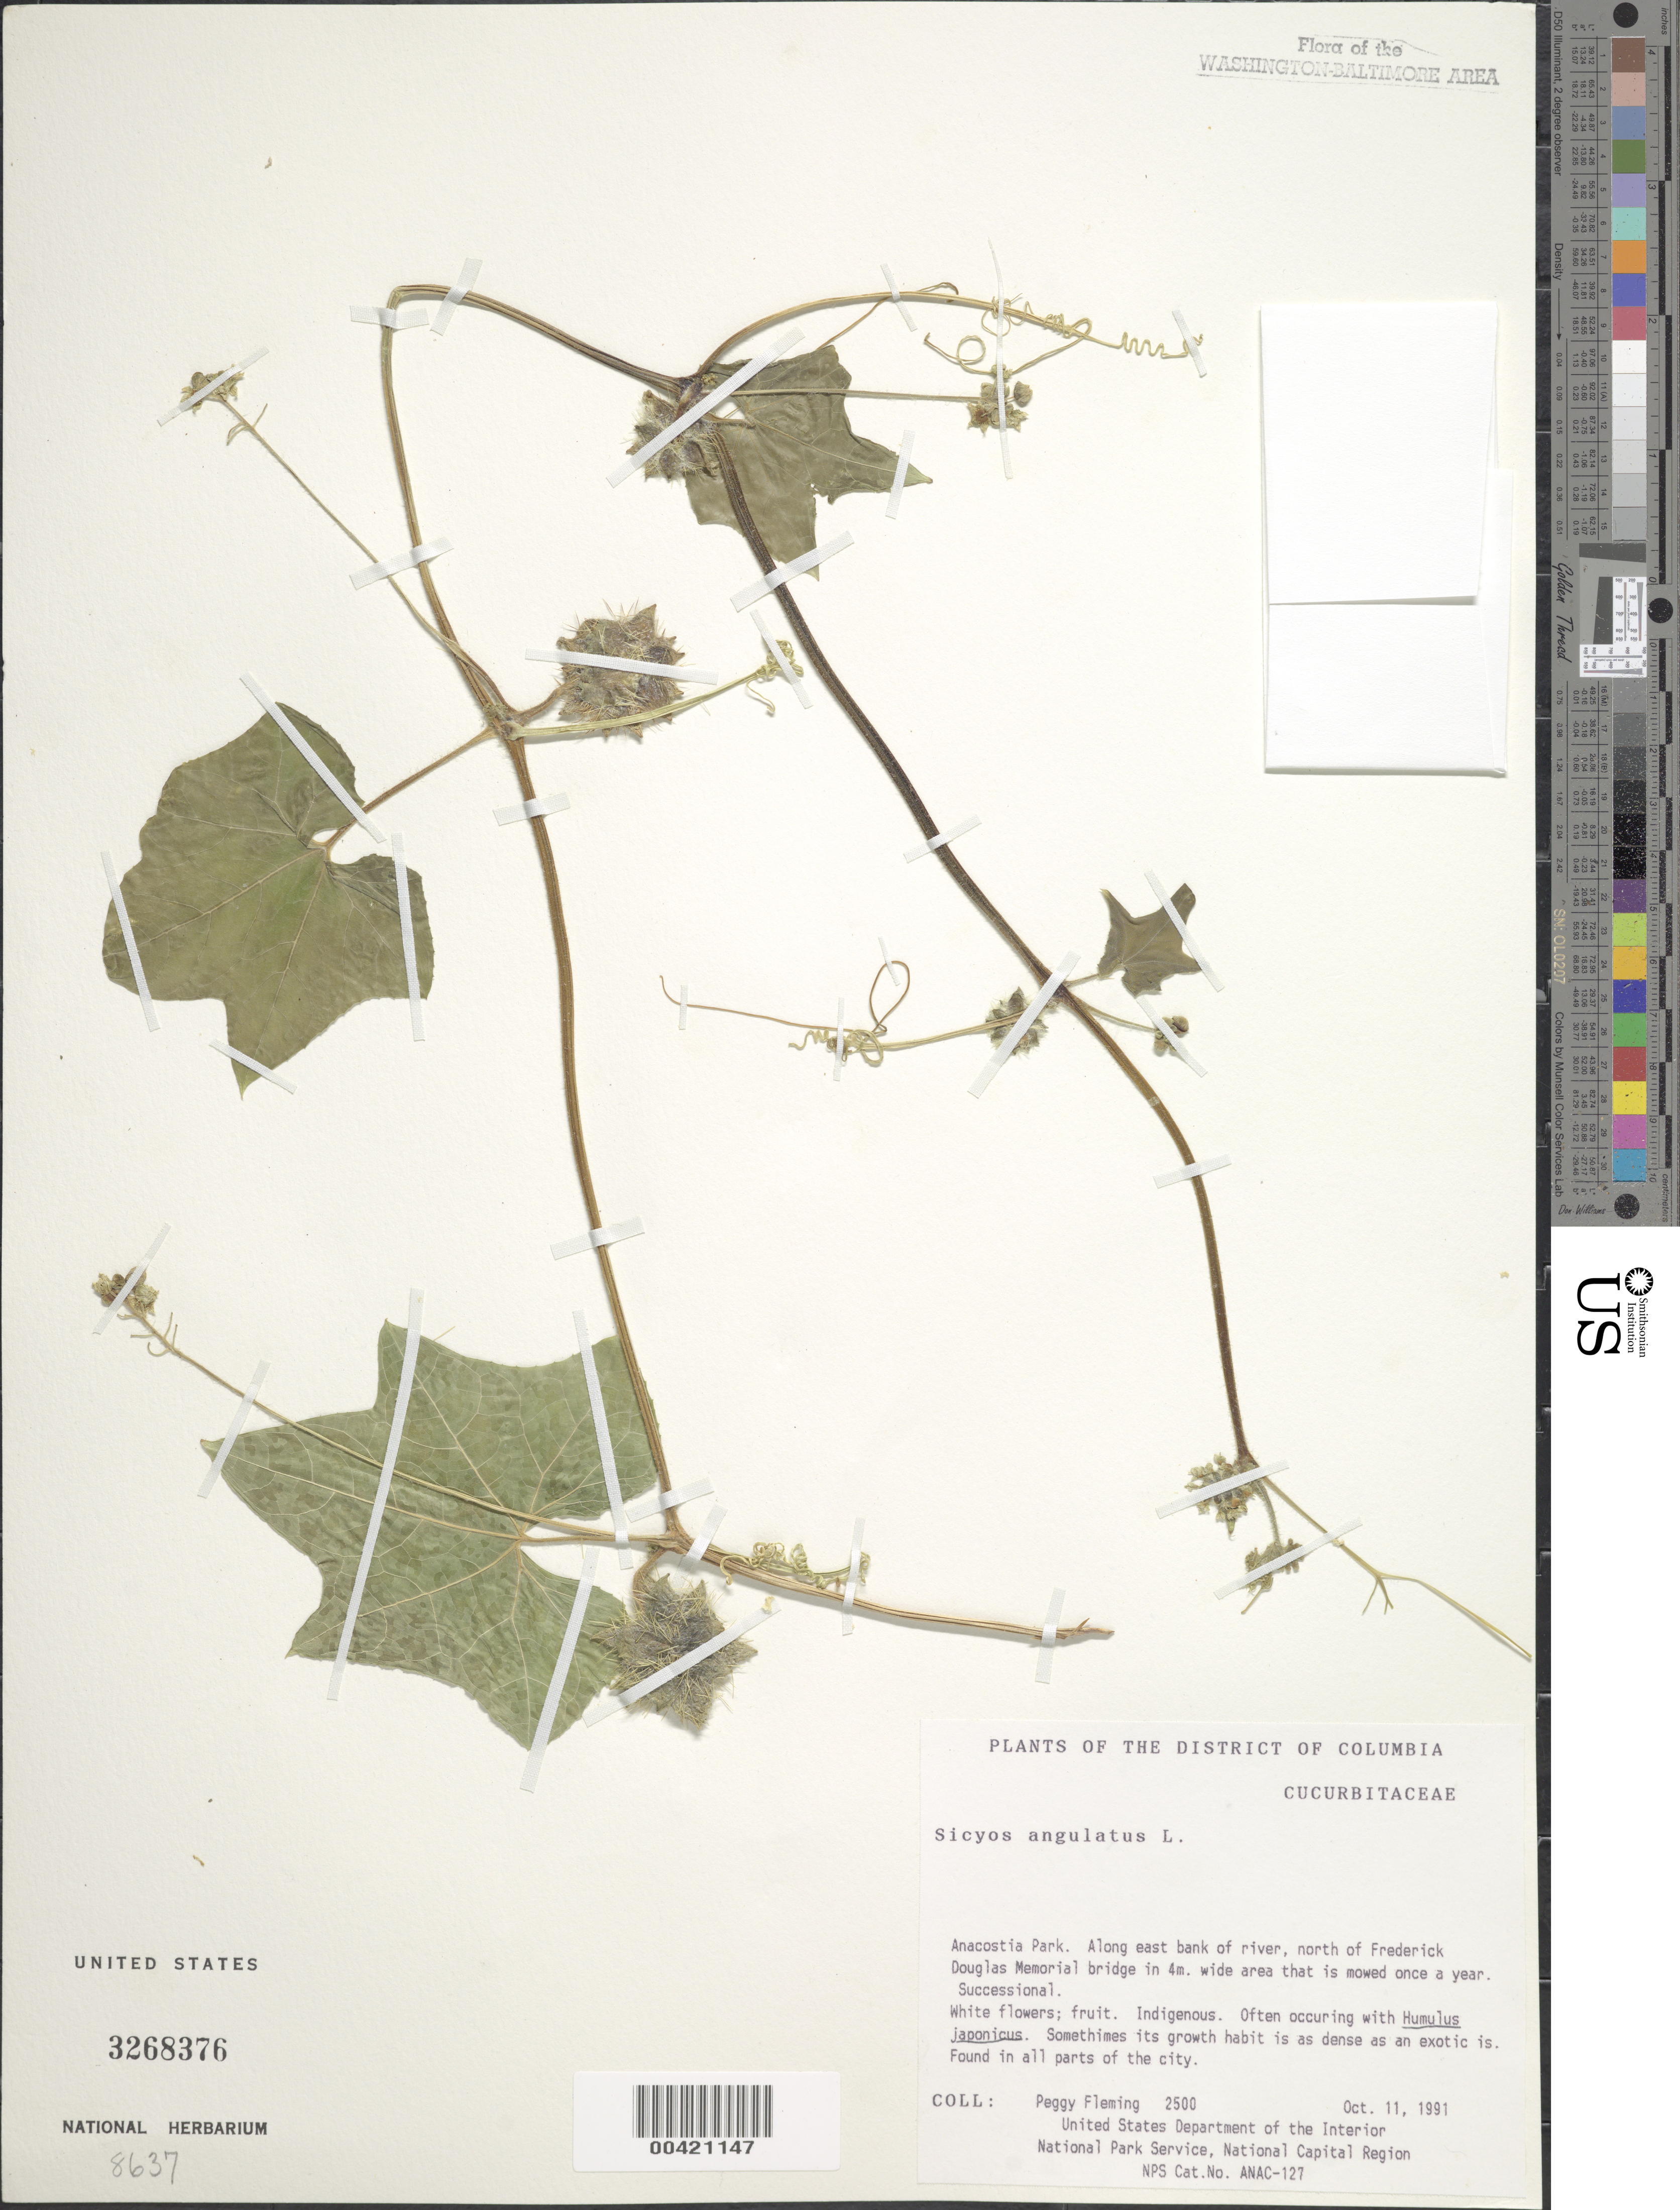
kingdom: Plantae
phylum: Tracheophyta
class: Magnoliopsida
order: Cucurbitales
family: Cucurbitaceae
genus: Sicyos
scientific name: Sicyos angulatus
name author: L.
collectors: P. Fleming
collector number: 2500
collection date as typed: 11 Oct 1991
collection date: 1991-10-11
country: United States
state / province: District of Columbia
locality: Anacostia Park, E bank of River, N of Frederick Douglass Memorial Bridge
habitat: Sucessional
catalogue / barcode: US 3268376